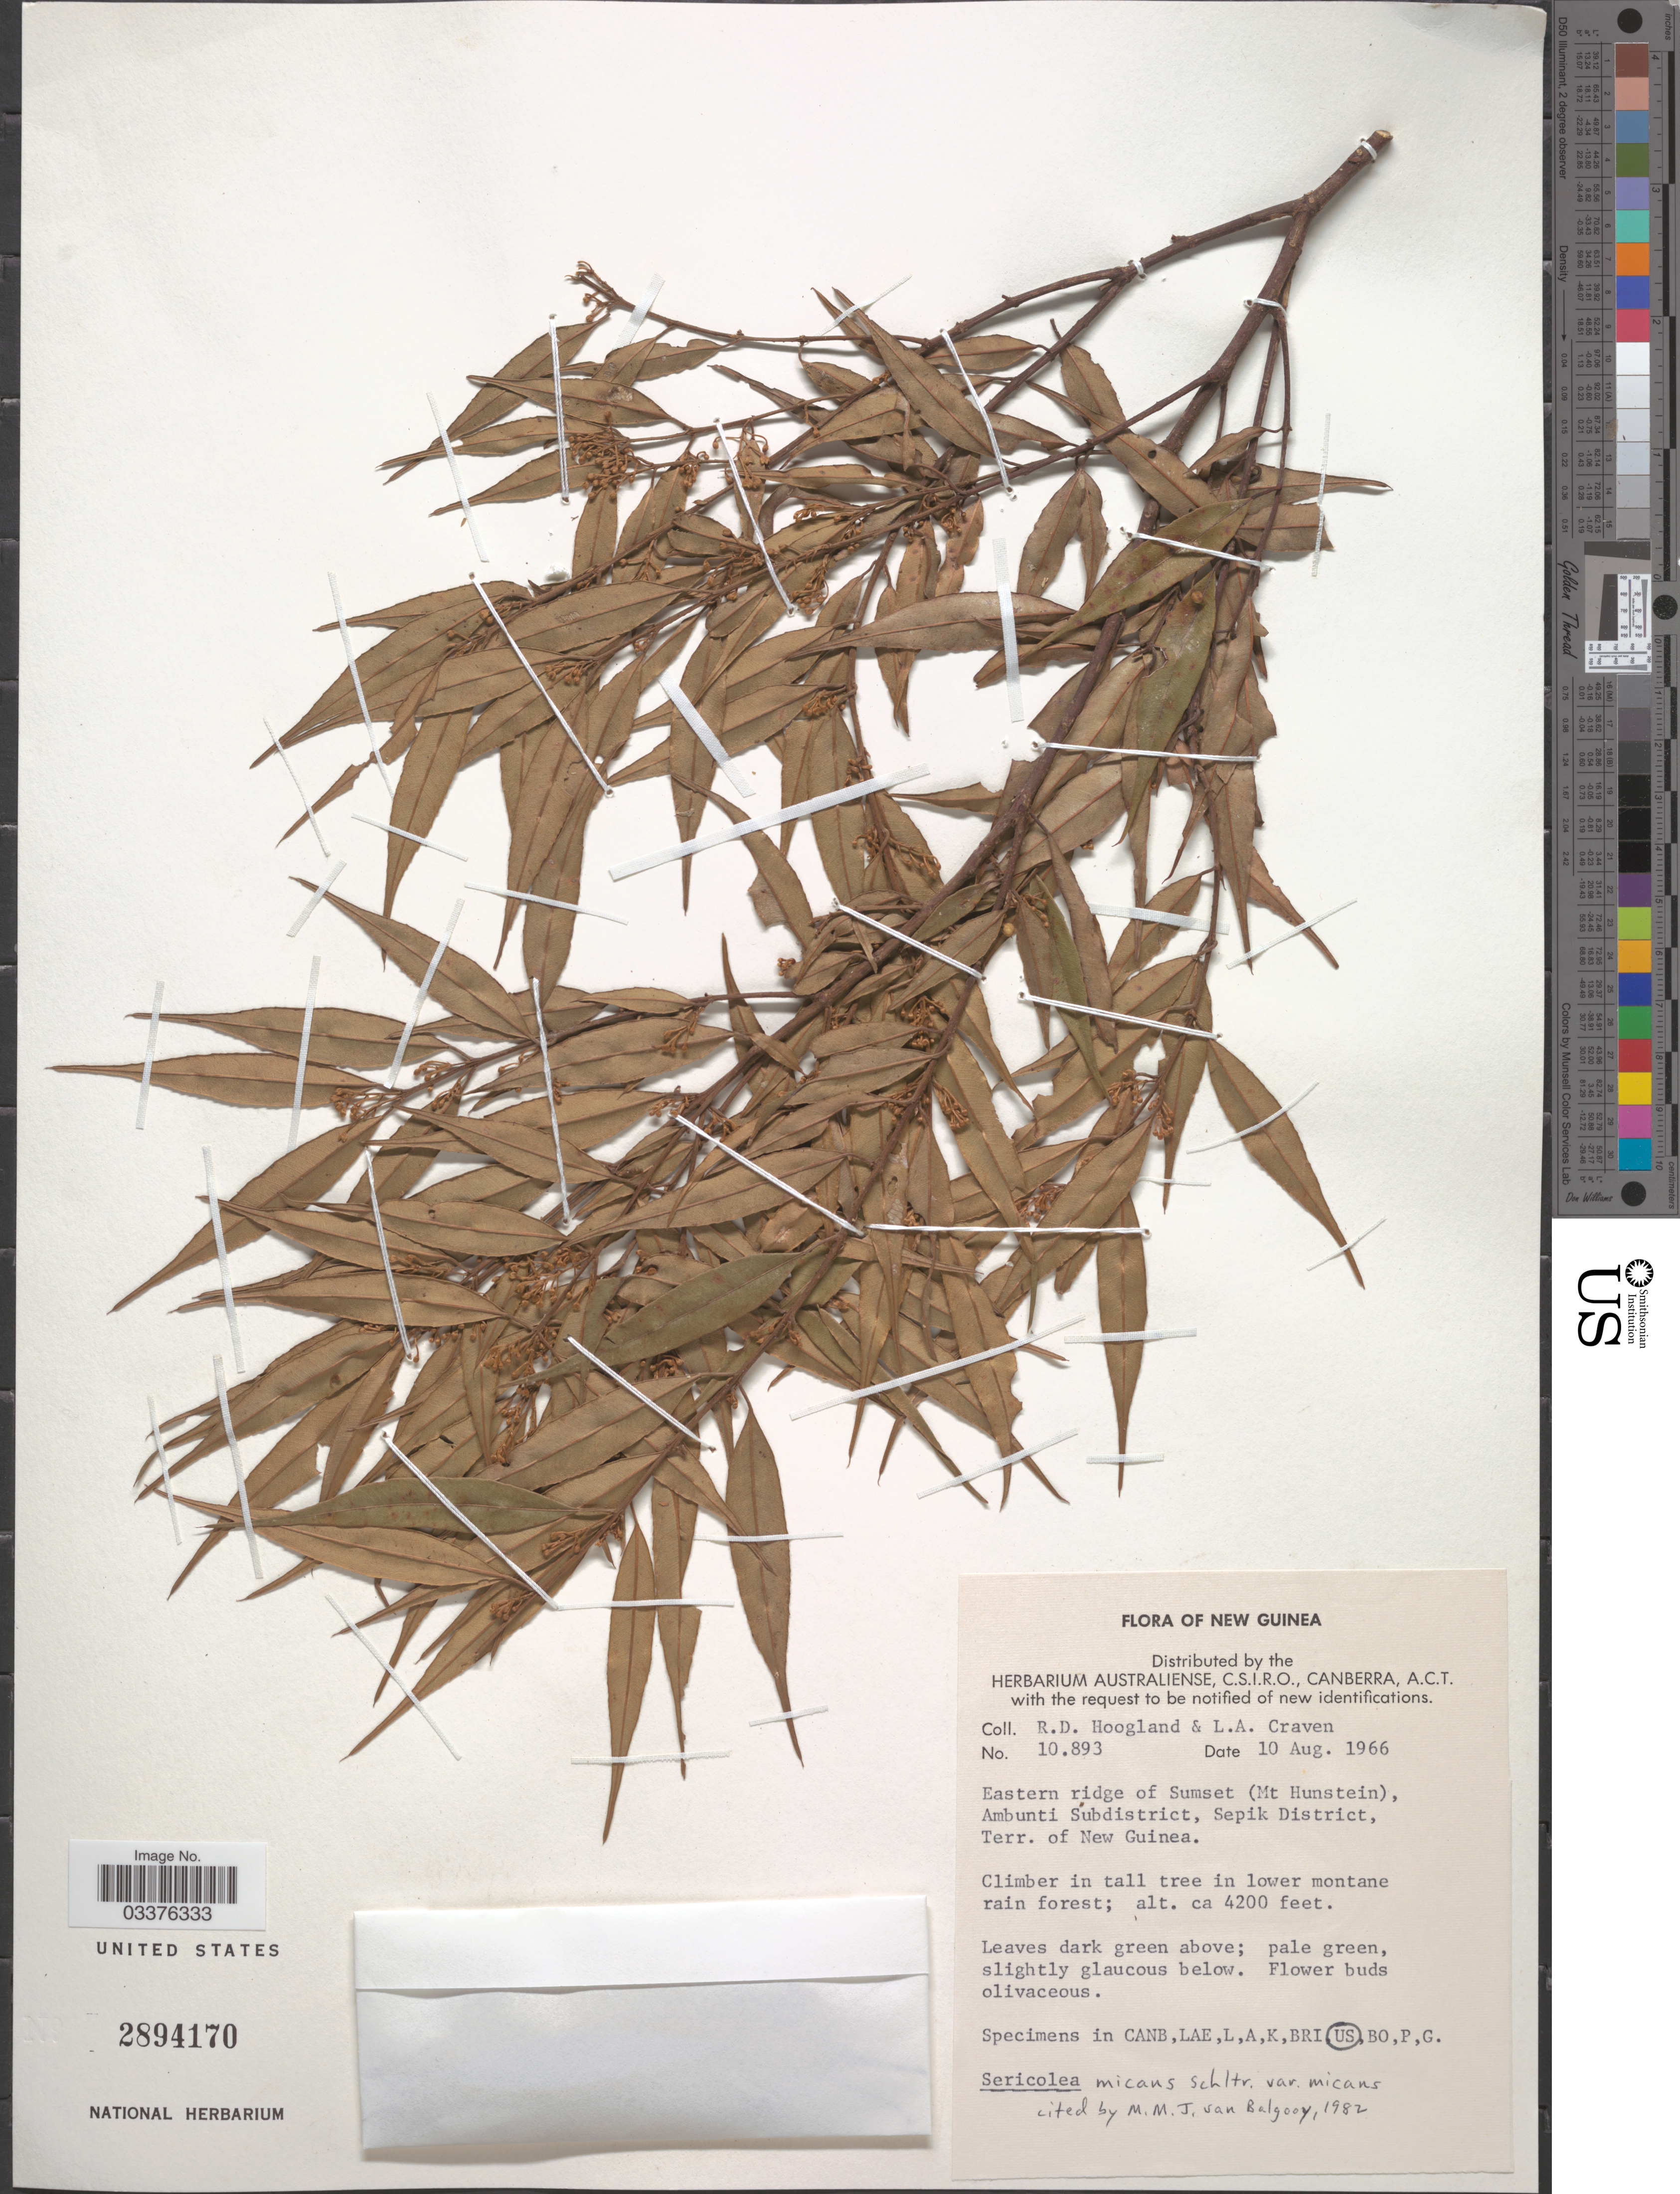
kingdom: Plantae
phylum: Tracheophyta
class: Magnoliopsida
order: Oxalidales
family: Elaeocarpaceae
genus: Sericolea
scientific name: Sericolea micans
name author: Schltr.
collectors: R. D. Hoogland & L. A. Craven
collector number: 10893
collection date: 1966-08-10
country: Papua New Guinea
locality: New Guinea. Eastern ridge of Sumset (Mt Hunstein), Ambunti Subdistrict, Sepik District, Terr. of New Guinea.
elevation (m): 1280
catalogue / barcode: US 2894170